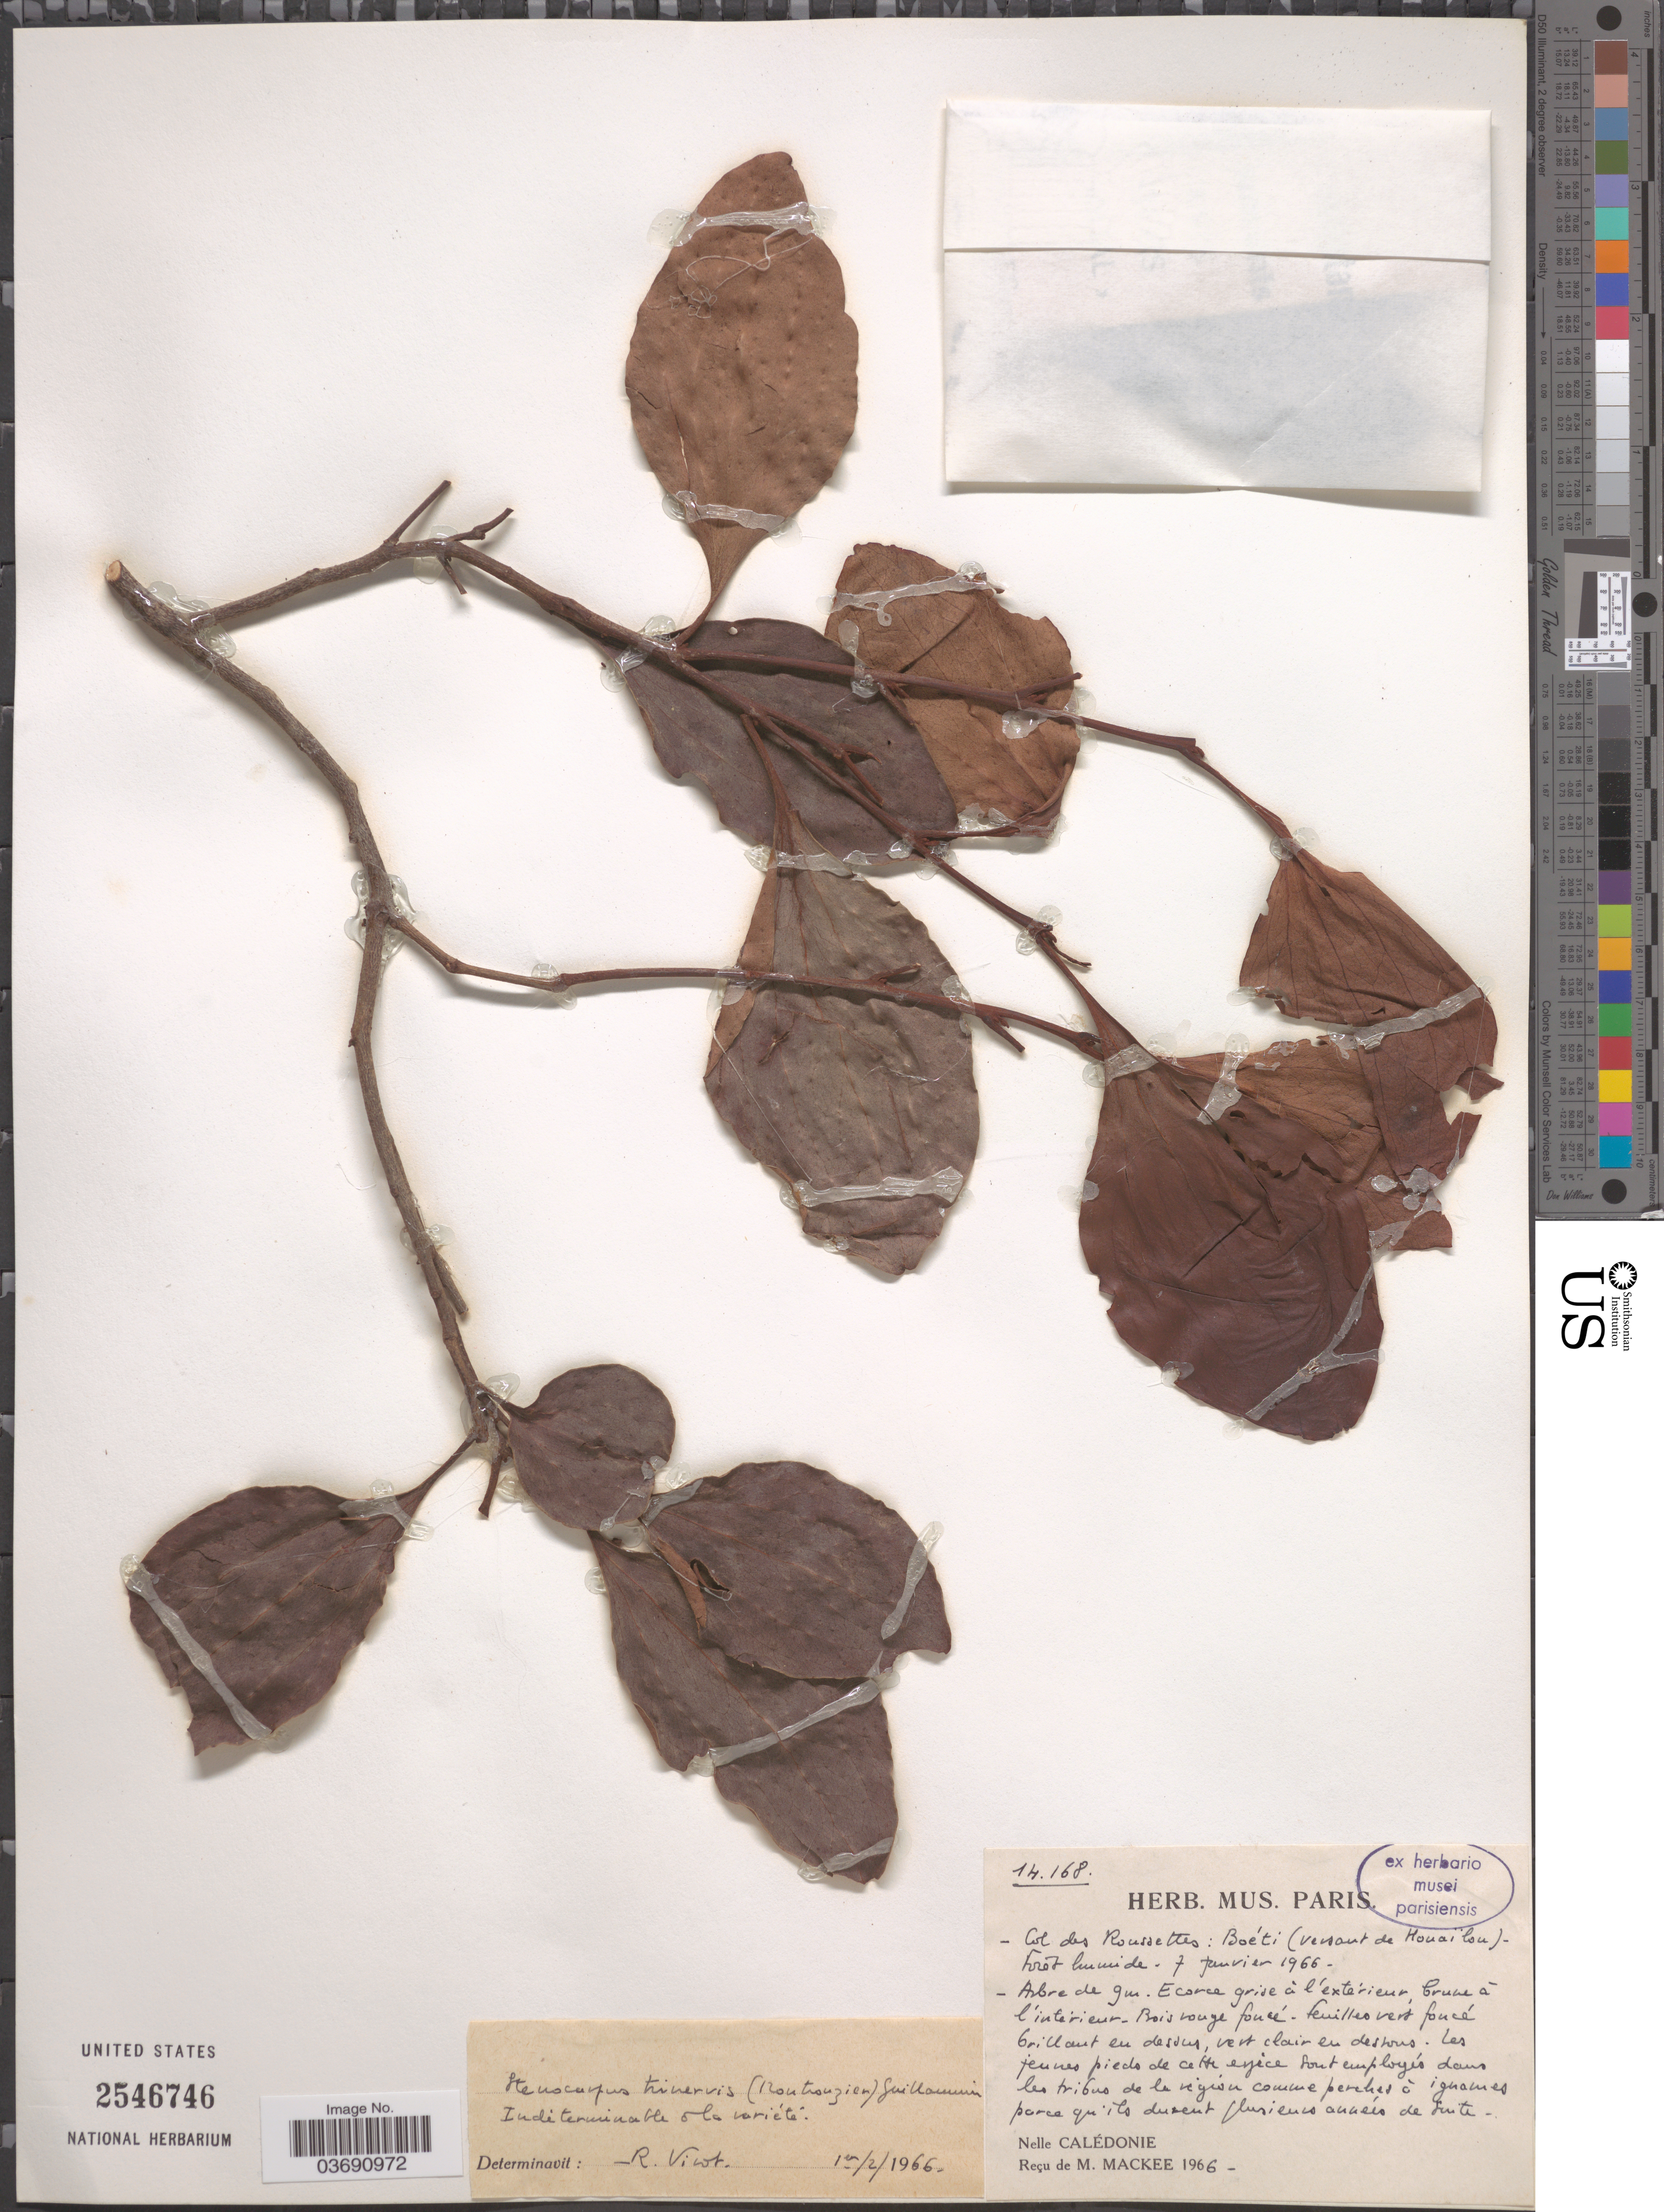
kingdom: Plantae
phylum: Tracheophyta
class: Magnoliopsida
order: Proteales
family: Proteaceae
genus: Stenocarpus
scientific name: Stenocarpus trinervis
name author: (Montrouz.) Guillaumin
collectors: M. Mackee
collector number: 14168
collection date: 1966-01-07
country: New Caledonia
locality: Col des Roussettes: Boéti (versant de Houaïlou). Nelle Calédonie.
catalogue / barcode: US 2546746